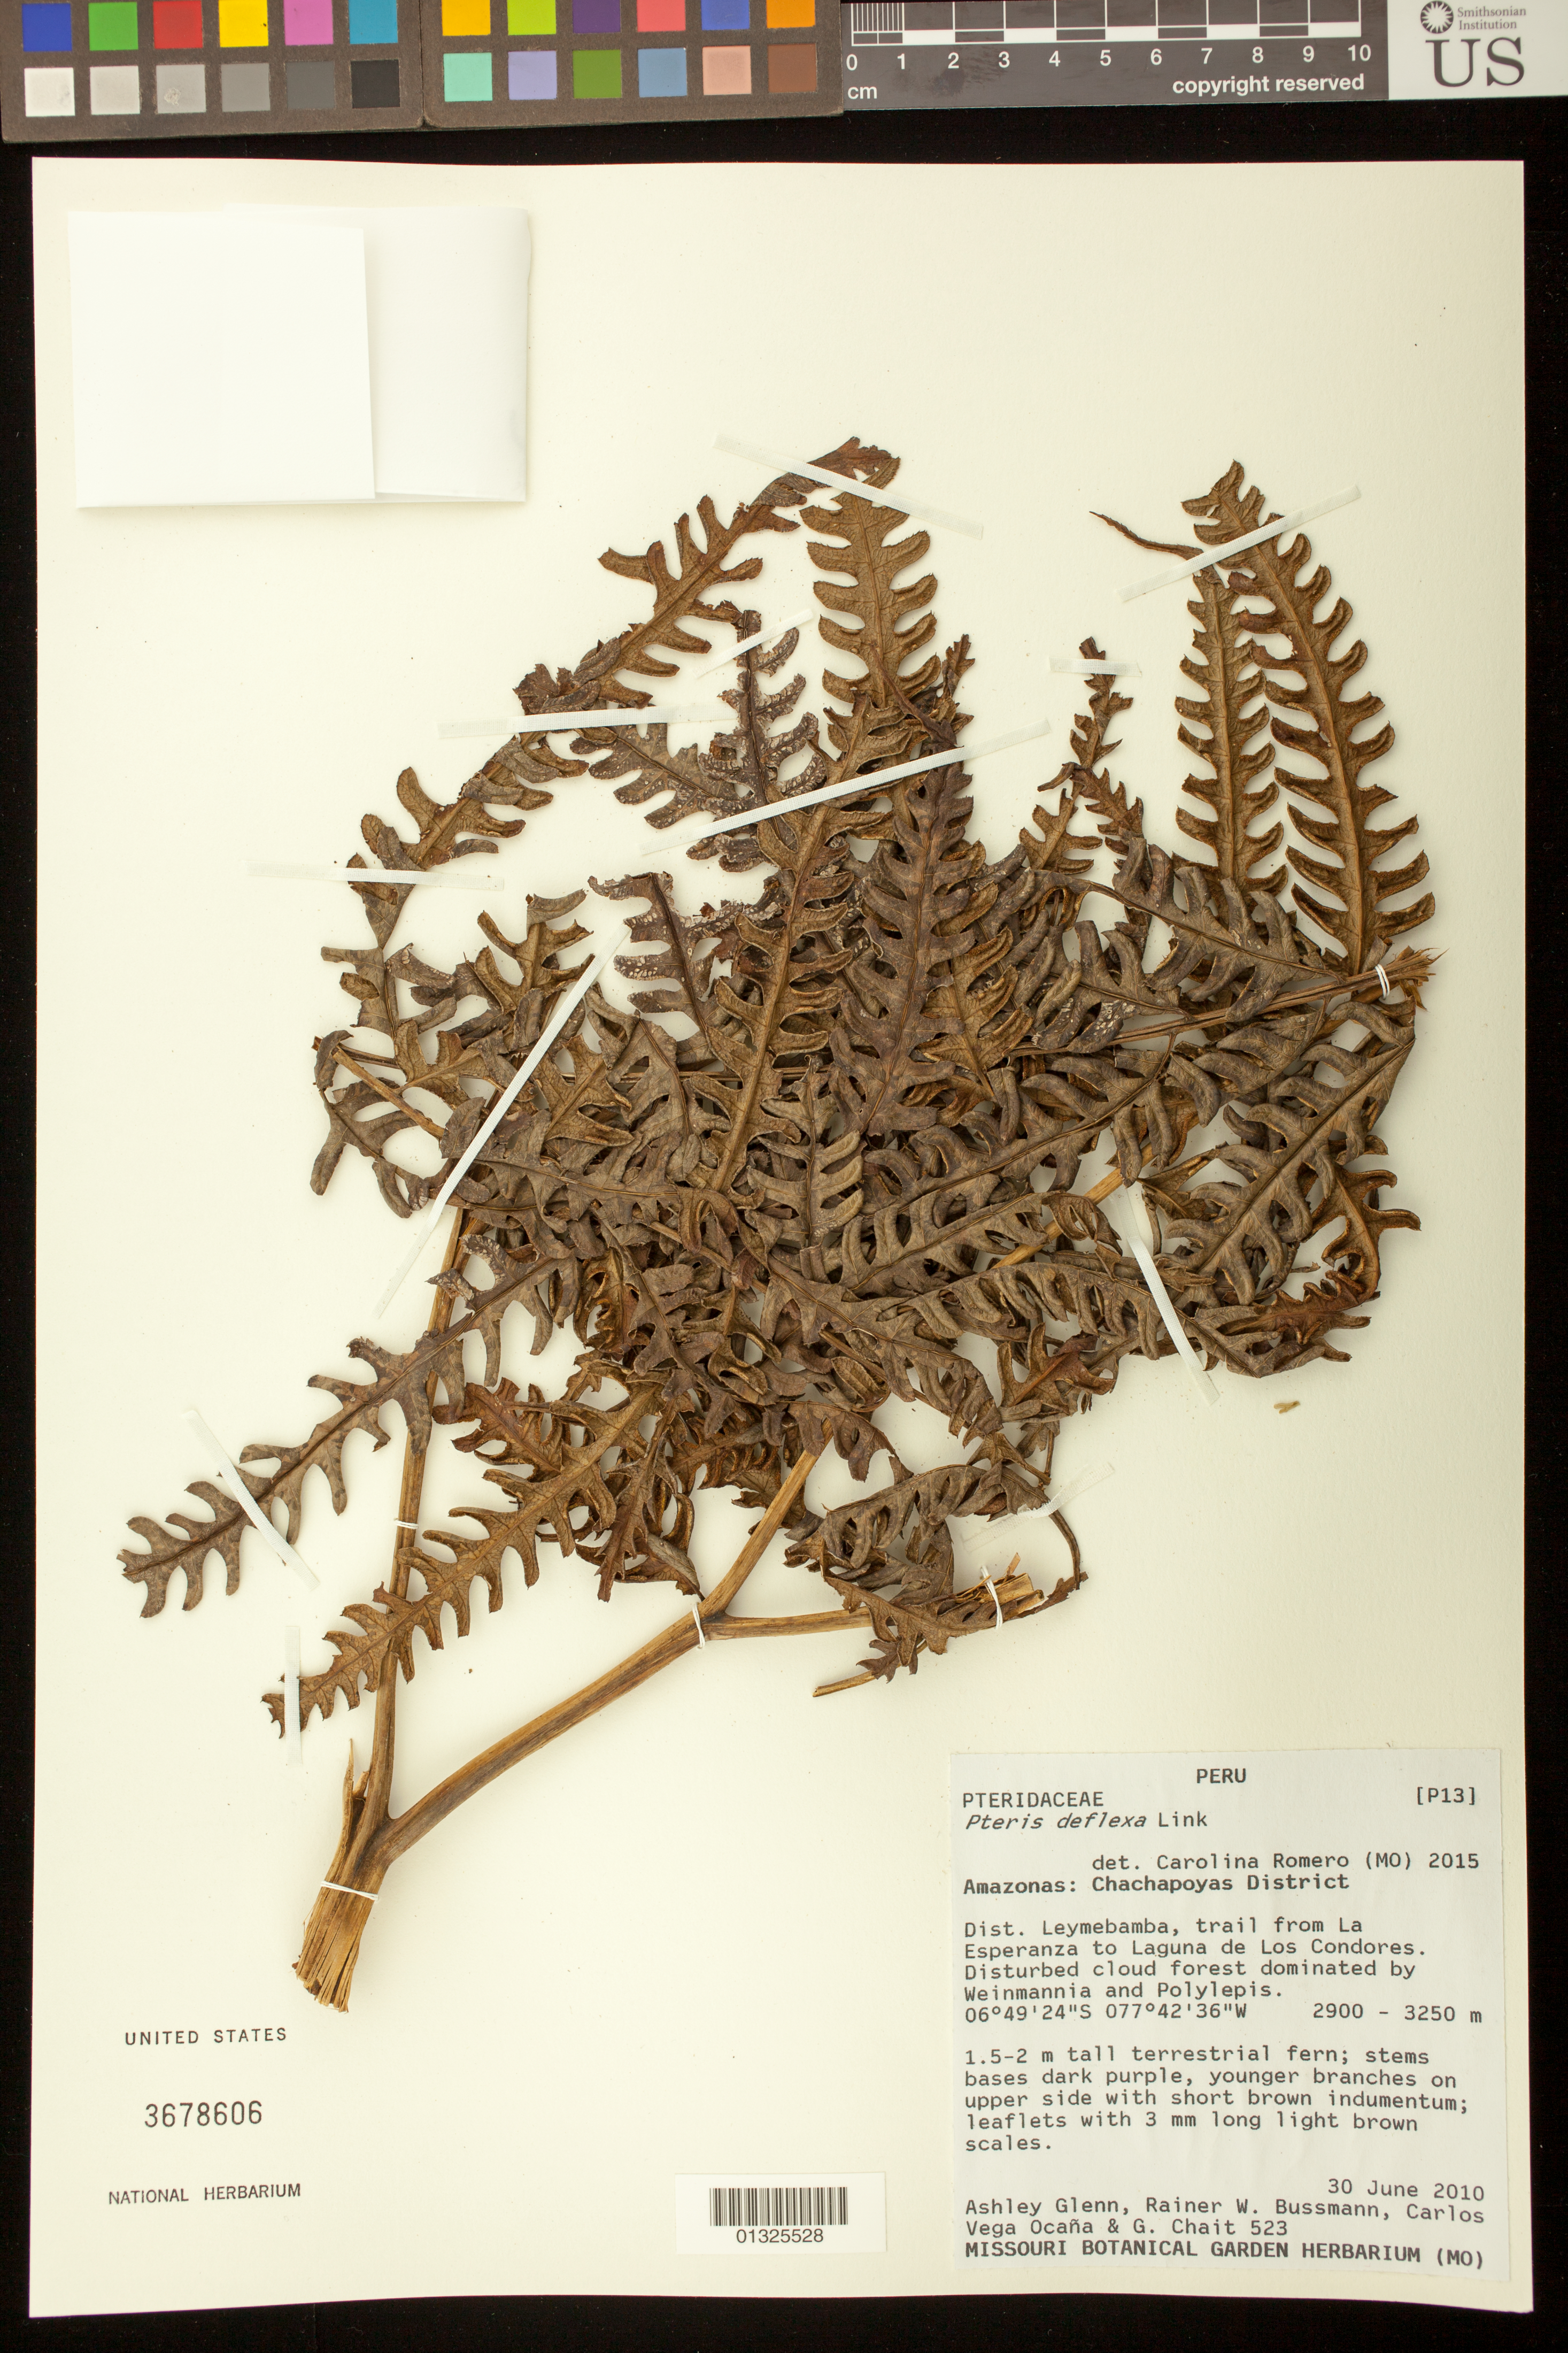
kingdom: Plantae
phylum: Tracheophyta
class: Polypodiopsida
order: Polypodiales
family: Pteridaceae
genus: Pteris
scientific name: Pteris deflexa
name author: Link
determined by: Romero-Hernández, Carolina, (COL)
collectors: A. Glenn, R. W. Bussmann, C. Vega Ocaña & G. Chait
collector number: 523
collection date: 2010-06-30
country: Peru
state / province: Amazonas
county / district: Chachapoyas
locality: Leymebamba District, trail from La Esperanza to Laguna de Los Condores.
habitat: Disturbed cloud forest dominated by Weinmannia and Polylepis.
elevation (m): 2900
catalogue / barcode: US 3678606